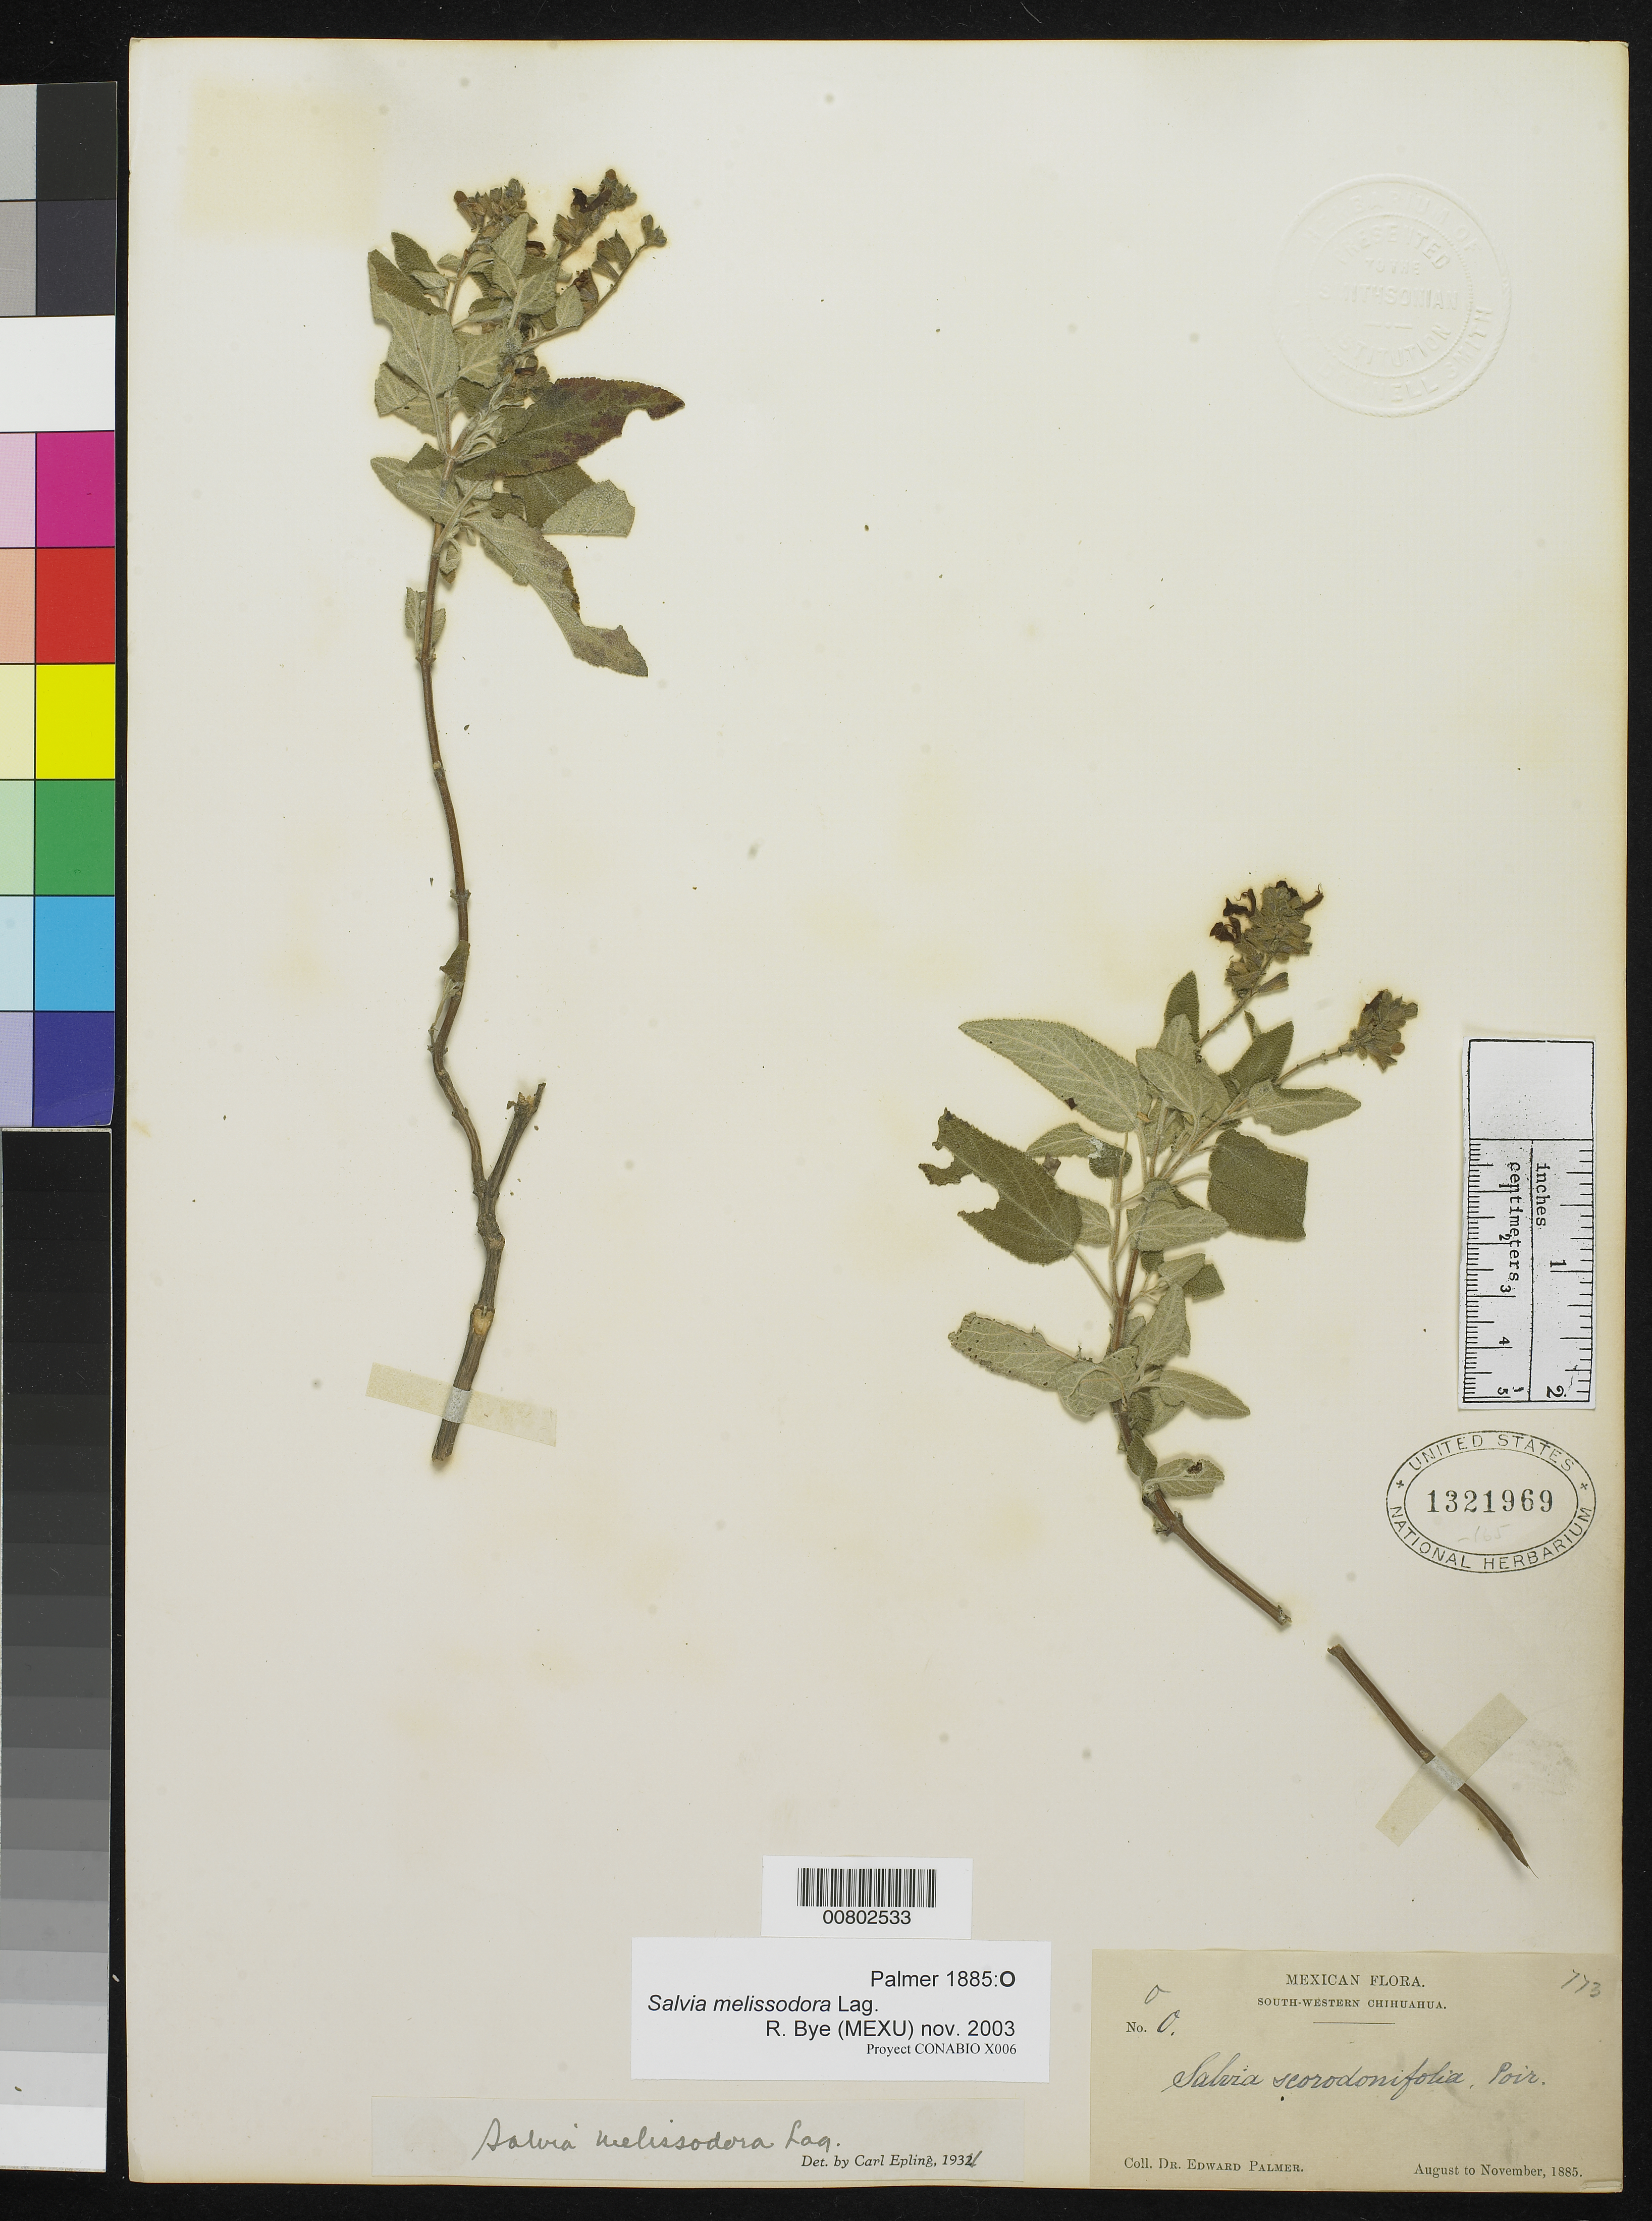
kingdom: Plantae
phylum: Tracheophyta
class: Magnoliopsida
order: Lamiales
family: Lamiaceae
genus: Salvia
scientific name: Salvia melissodora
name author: Lag.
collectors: E. Palmer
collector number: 773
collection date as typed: Aug 1885 to -- Nov 1885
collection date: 1885-08/1885-11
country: Mexico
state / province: Chihuahua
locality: O SW Chihuahua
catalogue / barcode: US 1321969